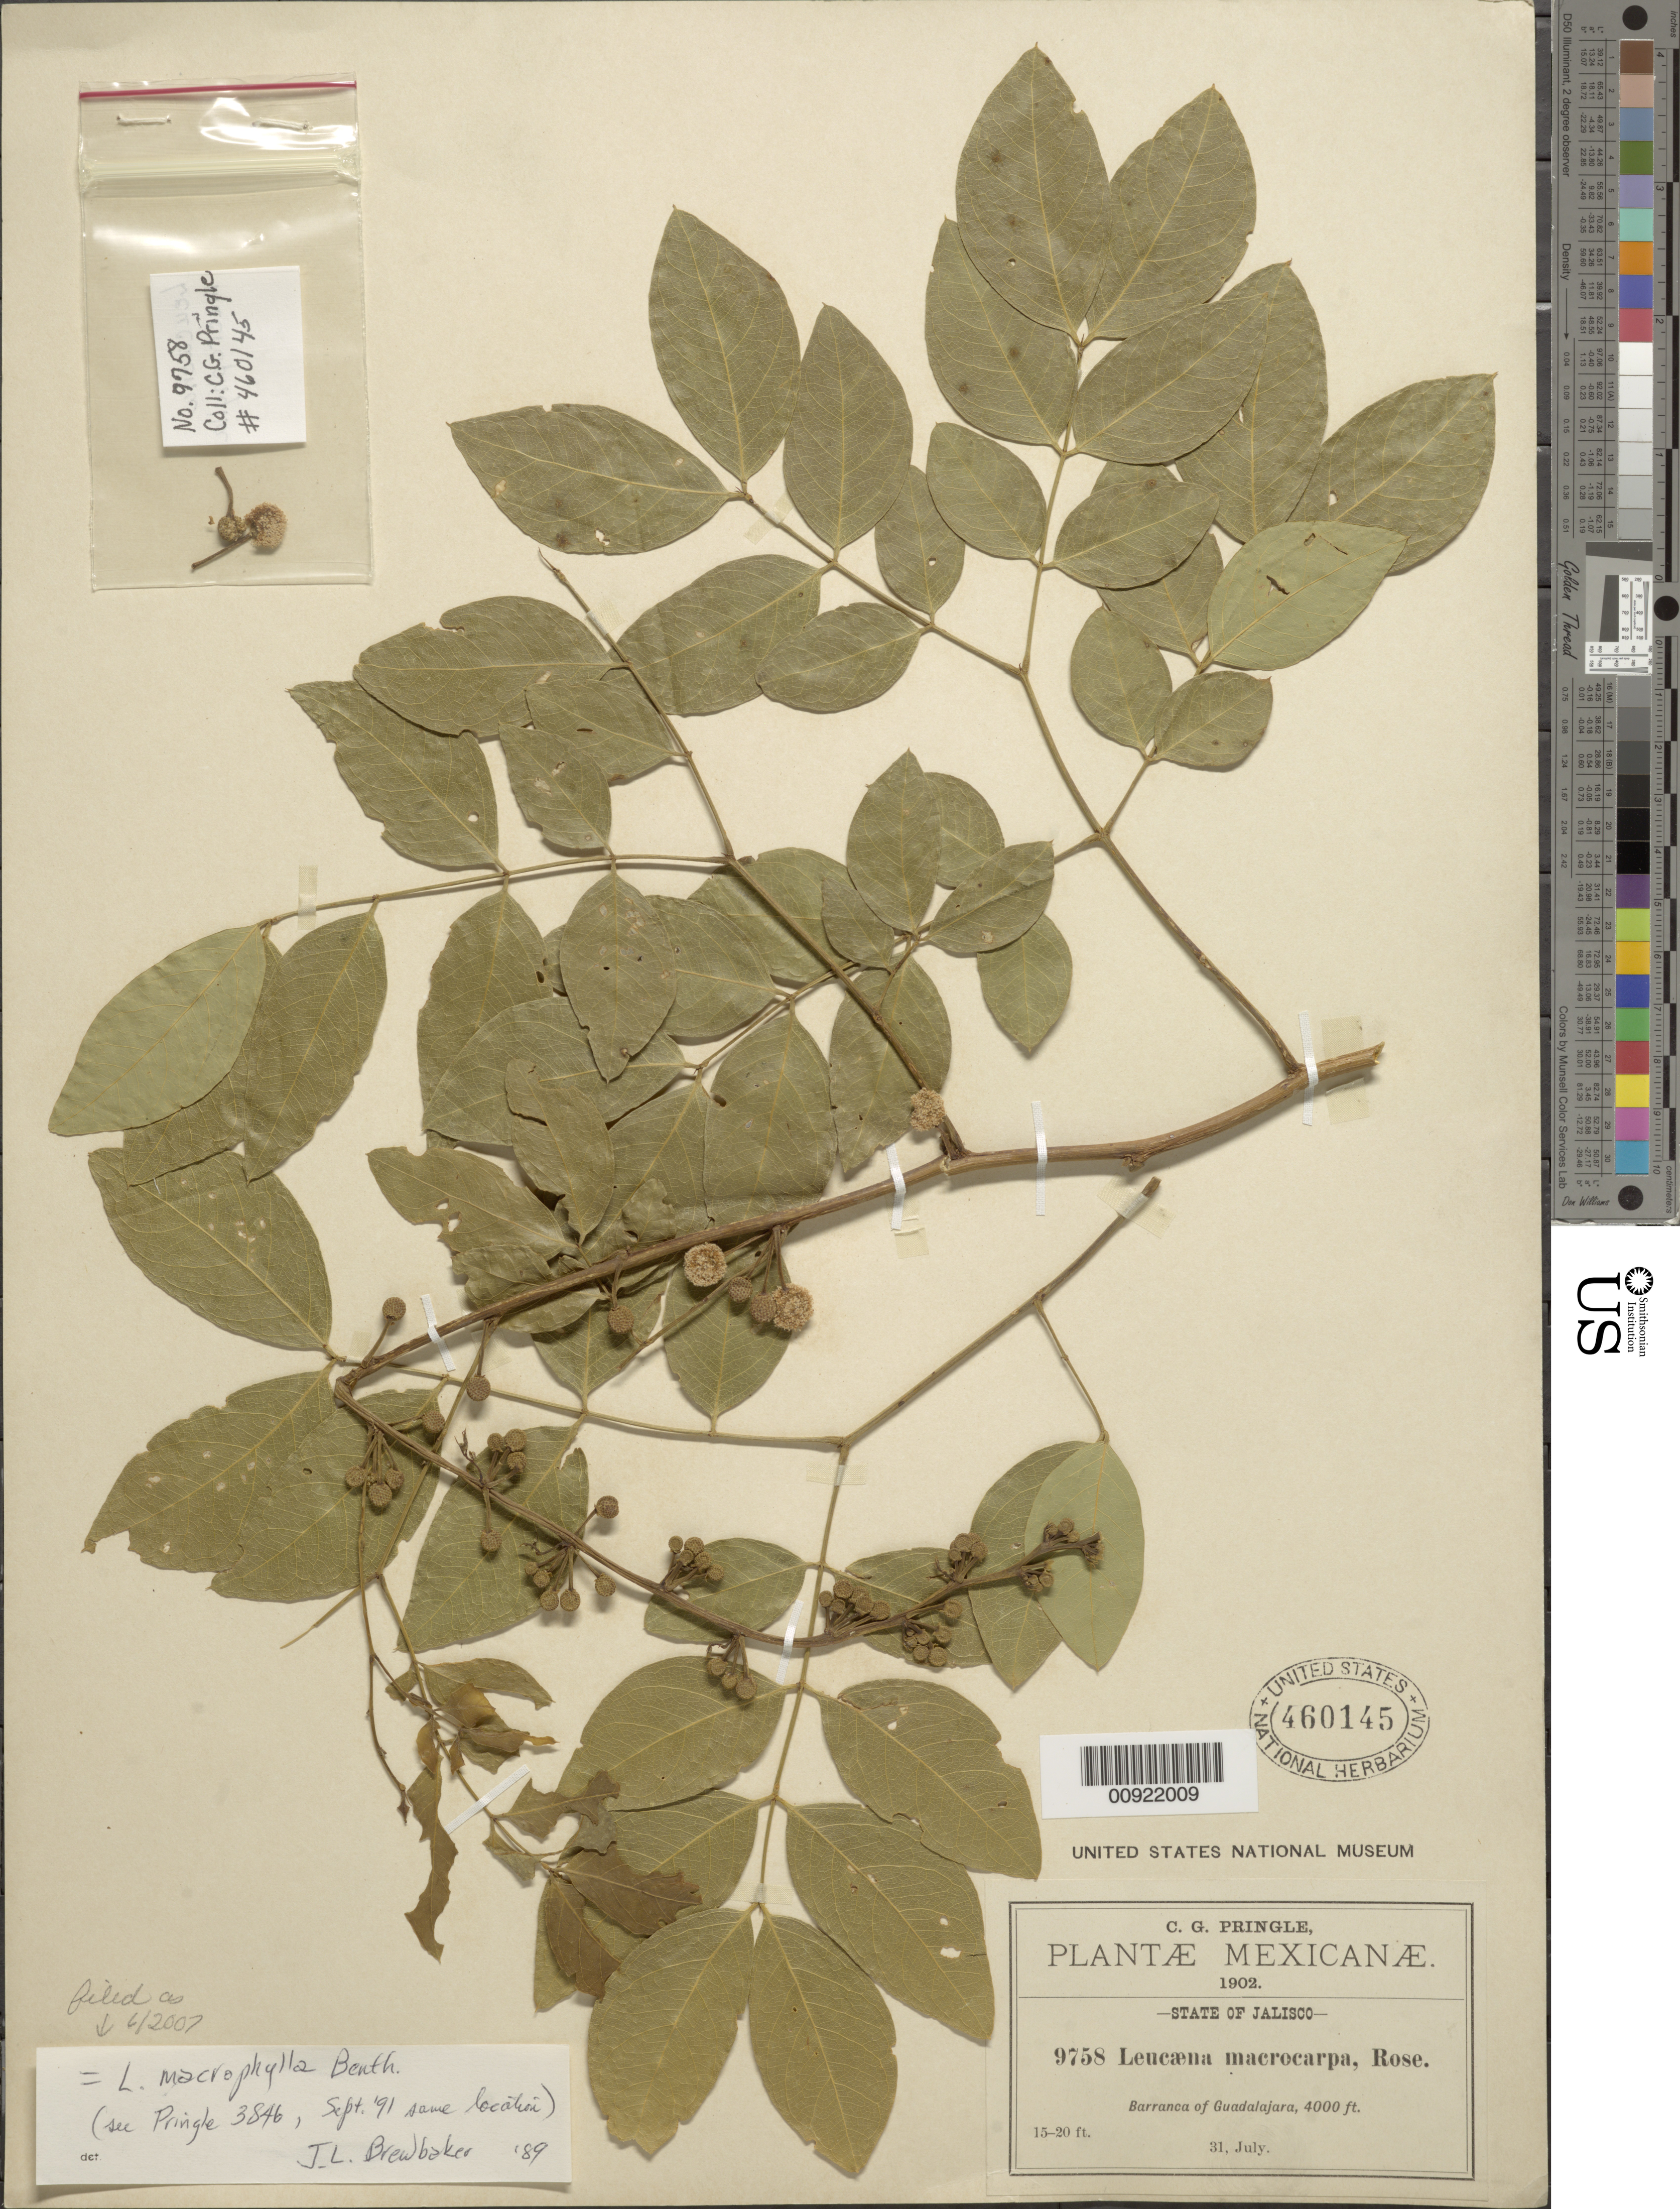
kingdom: Plantae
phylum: Tracheophyta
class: Magnoliopsida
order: Fabales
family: Fabaceae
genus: Leucaena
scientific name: Leucaena macrophylla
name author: Benth.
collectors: C. G. Pringle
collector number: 9758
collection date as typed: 31 Jul 1902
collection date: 1902-07-31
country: Mexico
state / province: Jalisco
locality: Barranca of Guadalajara.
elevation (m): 1219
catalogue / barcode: US 460145